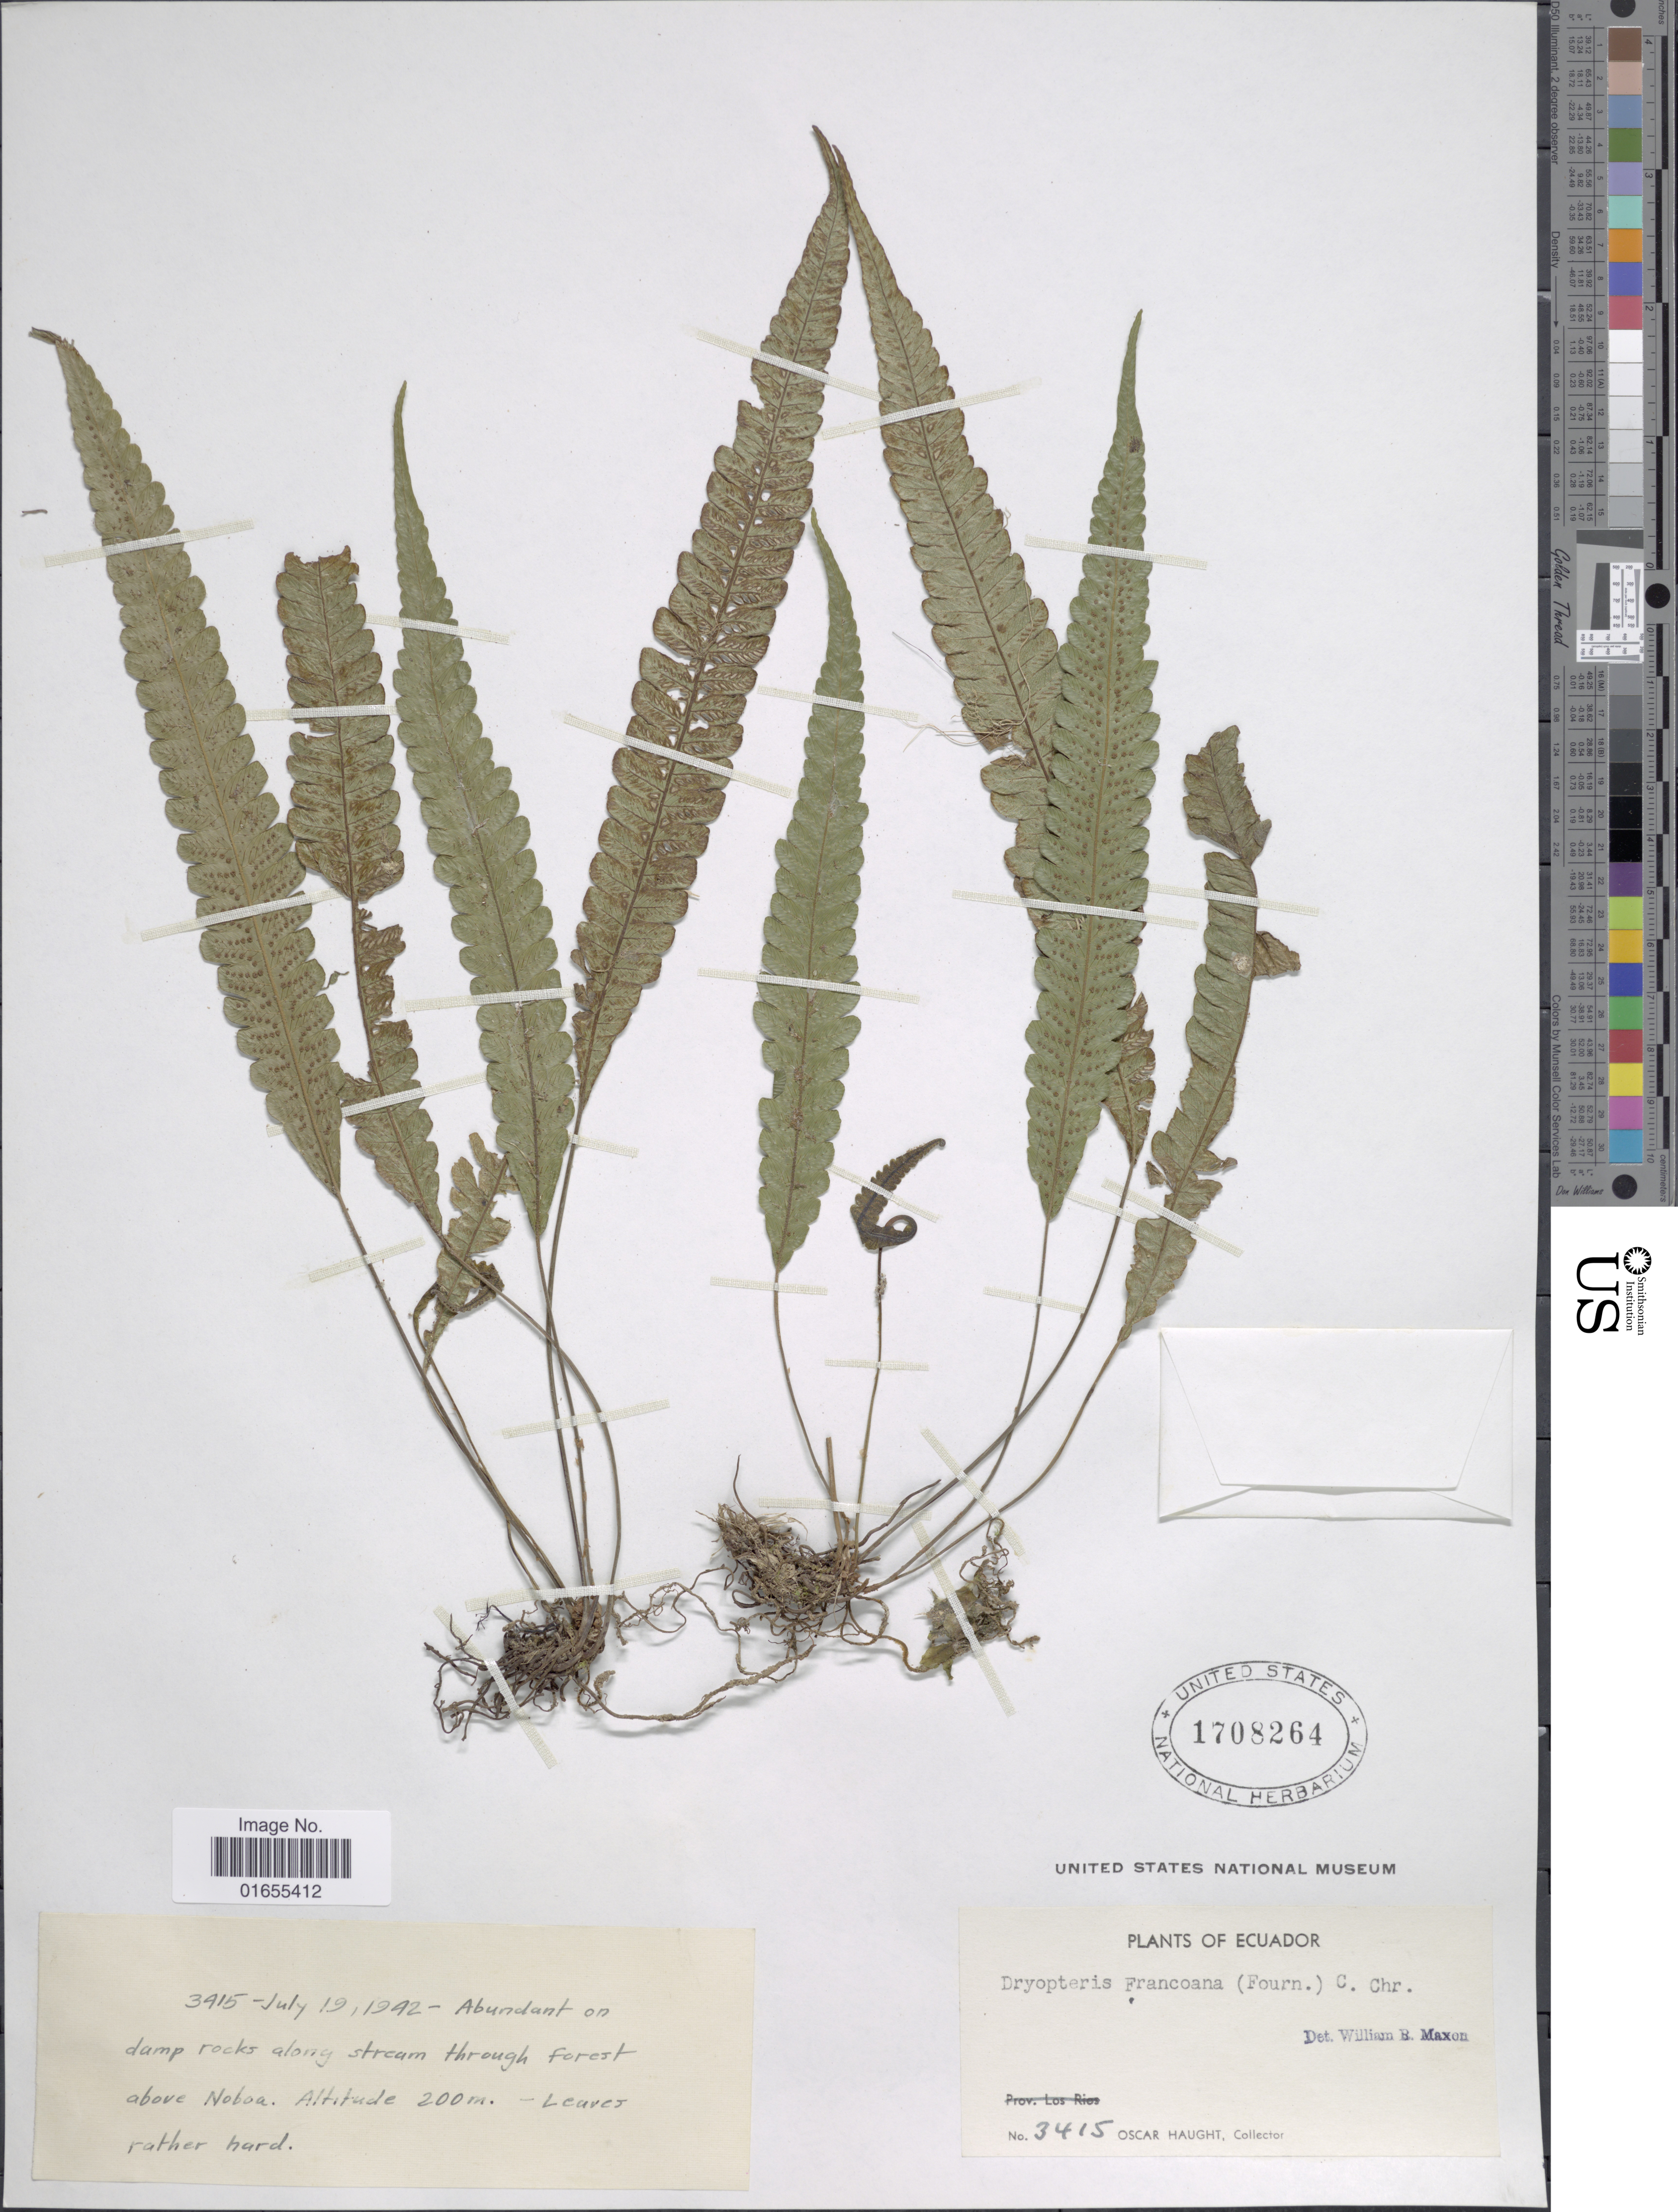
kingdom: Plantae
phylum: Tracheophyta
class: Polypodiopsida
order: Polypodiales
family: Thelypteridaceae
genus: Goniopteris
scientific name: Goniopteris francoana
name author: (E. Fourn.) Á. Löve & D. Löve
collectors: O. L. Haught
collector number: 3415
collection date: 1942-07-19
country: Ecuador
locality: Damp rocks along stream through forest above Noboa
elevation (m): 200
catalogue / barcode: US 1708264